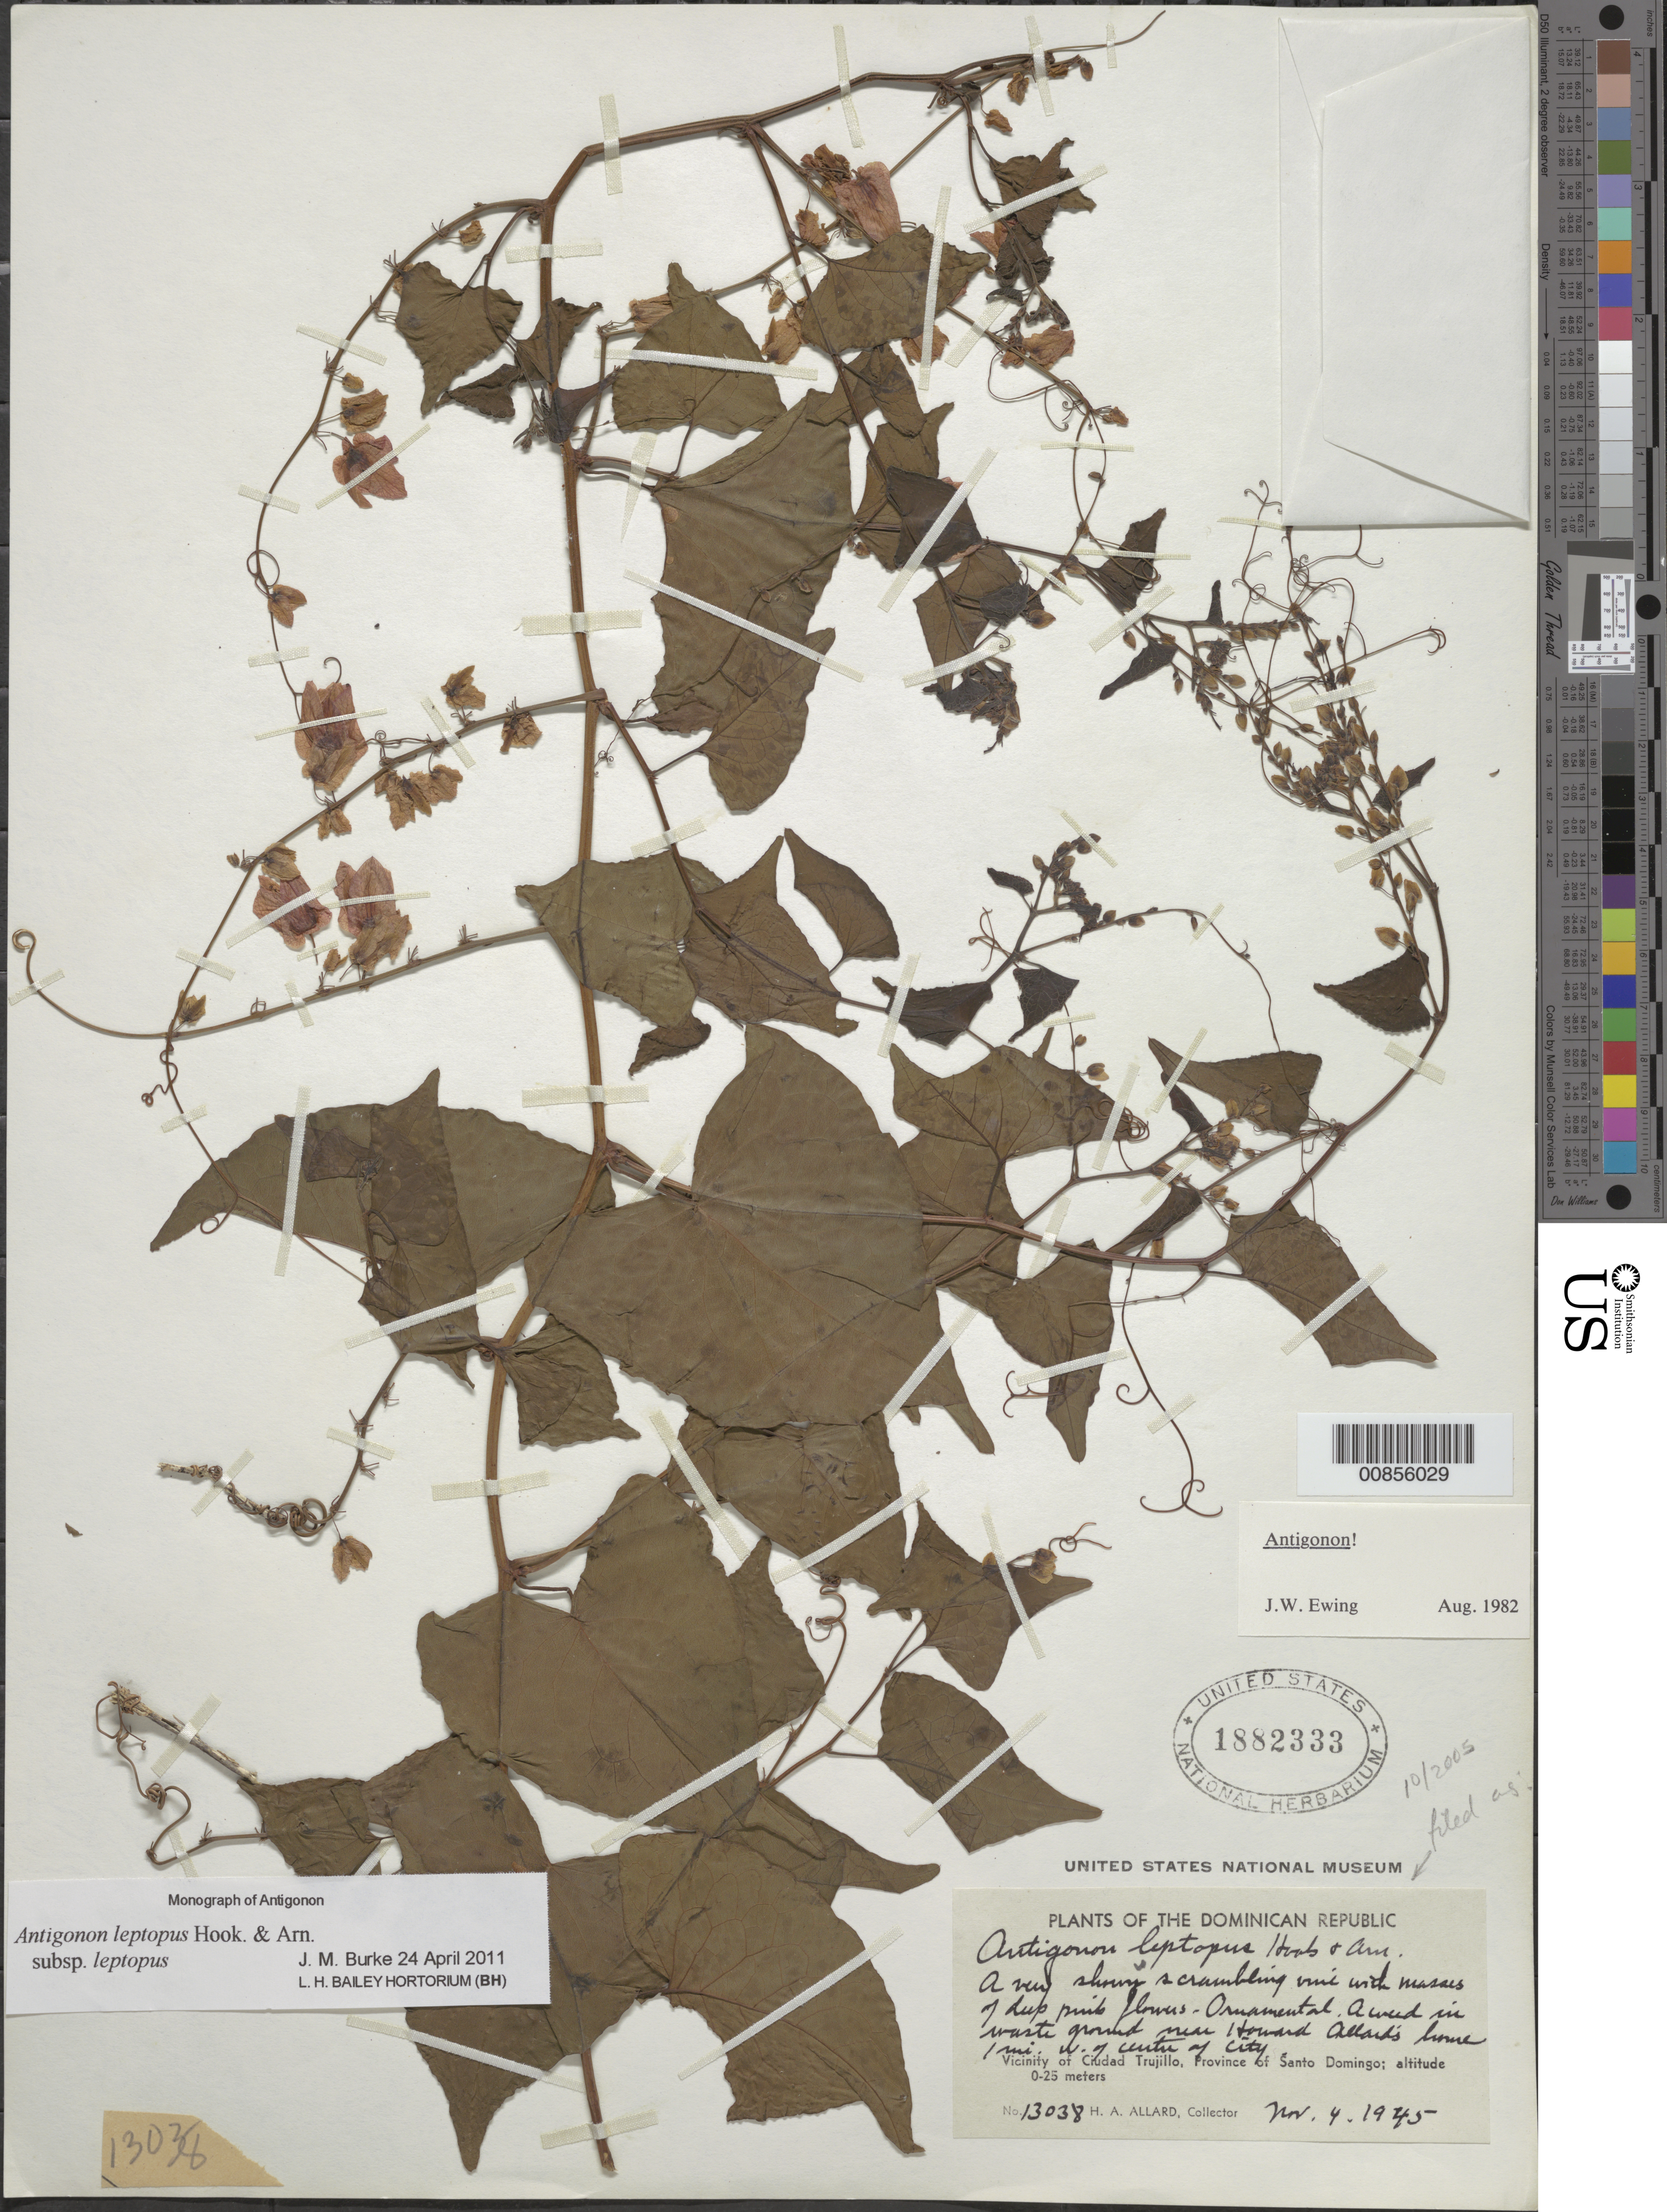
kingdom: Plantae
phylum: Tracheophyta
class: Magnoliopsida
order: Caryophyllales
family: Polygonaceae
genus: Antigonon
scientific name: Antigonon leptopus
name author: Hook. & Arn.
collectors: H. A. Allard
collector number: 13038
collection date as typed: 04 Nov 1945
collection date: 1945-11-04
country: Dominican Republic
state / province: Distrito Nacional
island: Hispaniola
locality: Vicinity of Ciudad Trujillo, Province of Santo Domingo (obsolete). Near Howard Allard's home 1 mi W of center of city.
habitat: In waste ground.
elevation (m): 0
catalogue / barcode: US 1882333